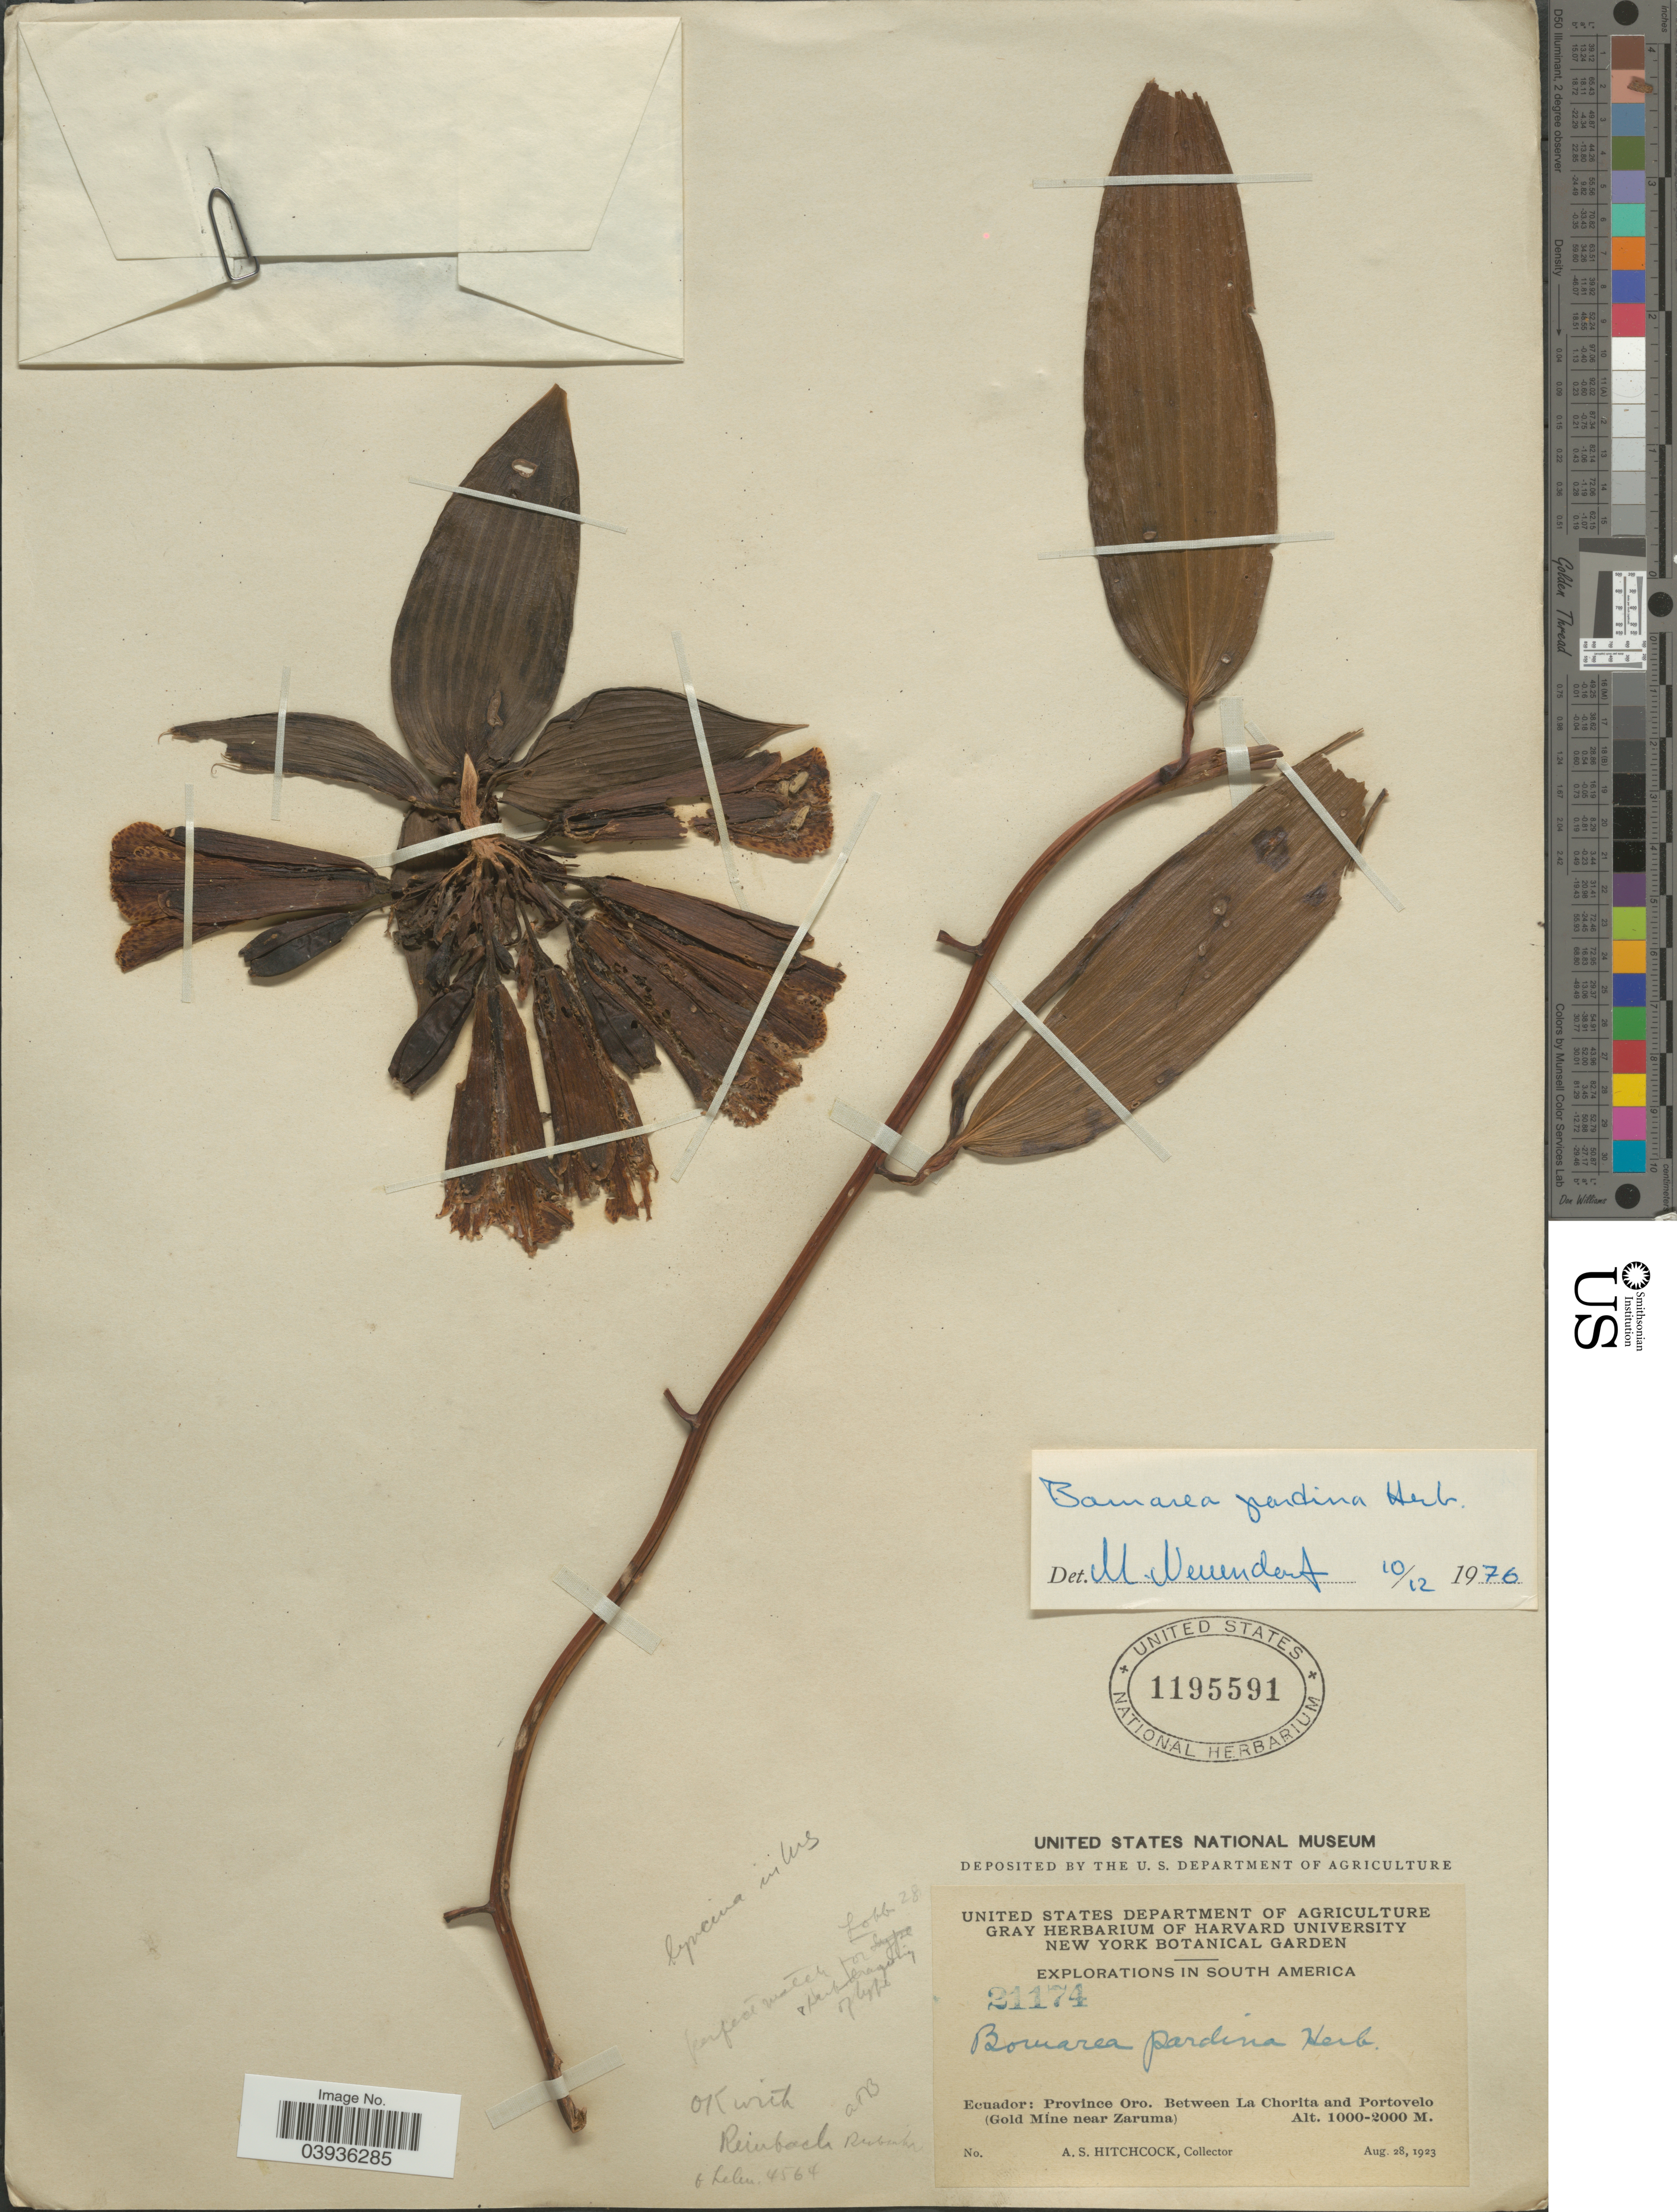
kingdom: Plantae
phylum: Tracheophyta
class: Liliopsida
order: Liliales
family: Alstroemeriaceae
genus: Bomarea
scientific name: Bomarea pardina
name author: Herb.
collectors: A. S. Hitchcock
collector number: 21174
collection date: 1923-08-28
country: Ecuador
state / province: El Oro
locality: Province Oro. Between La Chorita and Portovelo (Gold Mine near Zaruma).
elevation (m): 1000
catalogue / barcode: US 1195591